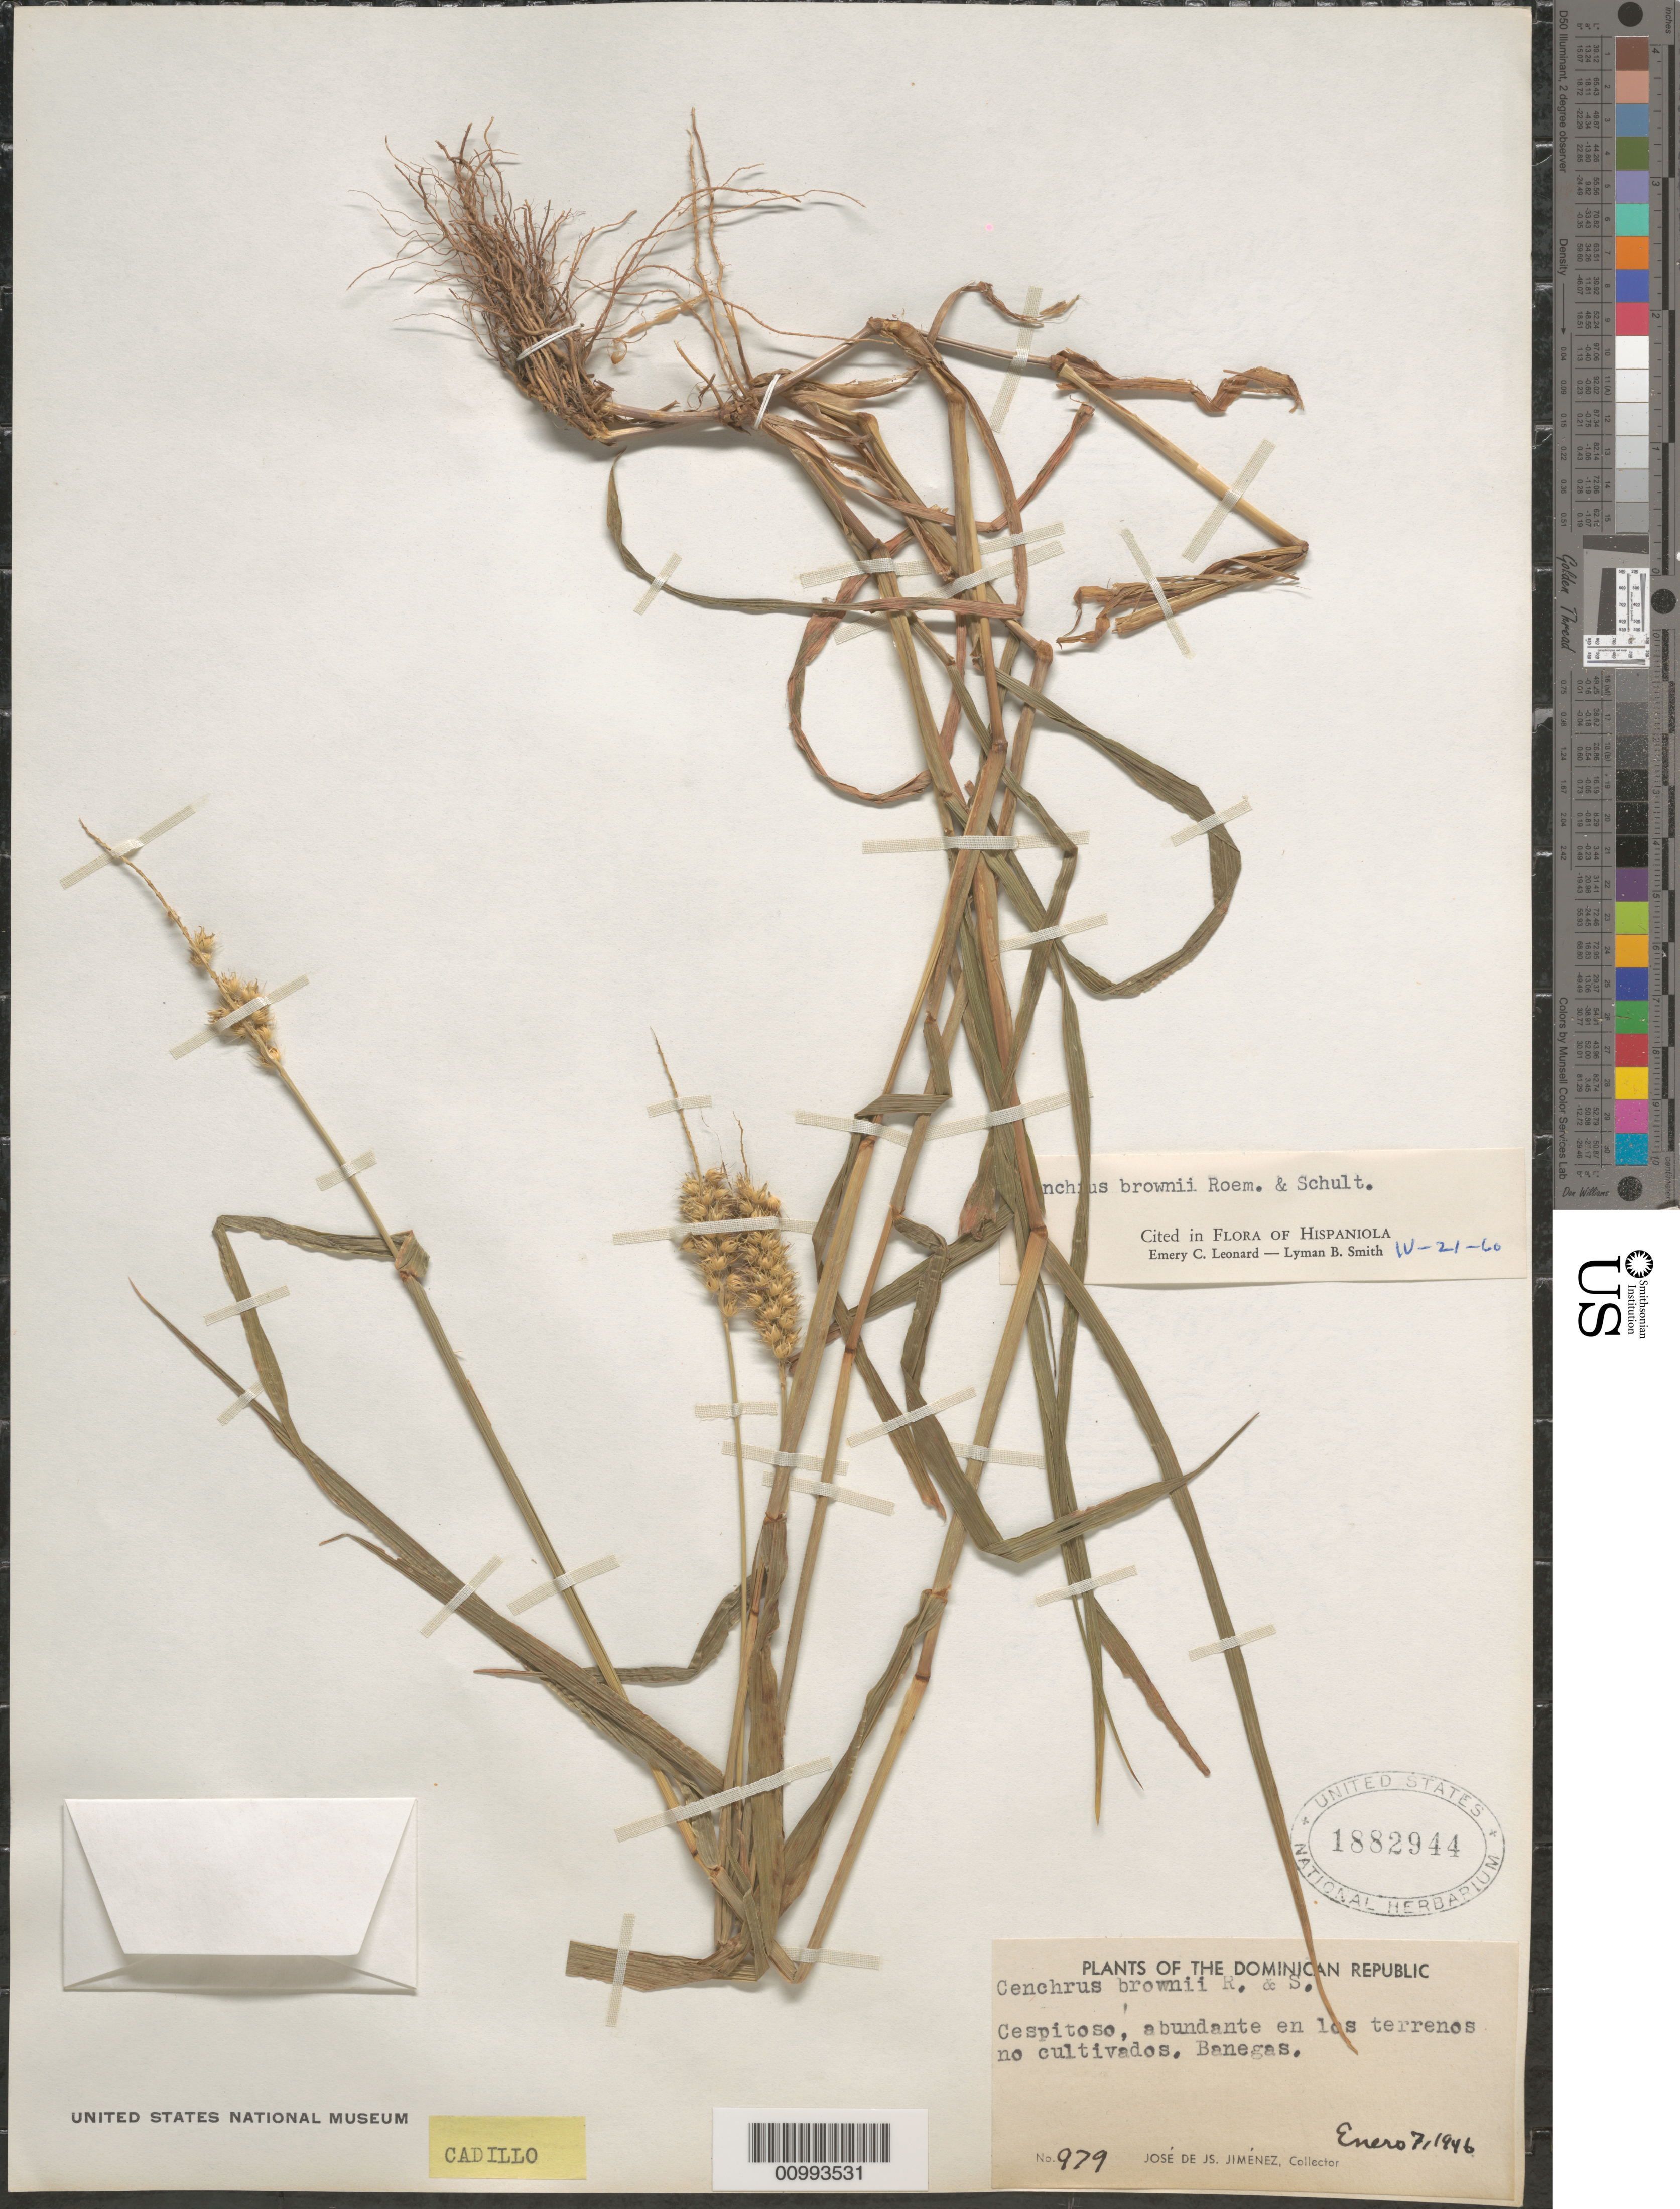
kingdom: Plantae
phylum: Tracheophyta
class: Liliopsida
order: Poales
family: Poaceae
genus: Cenchrus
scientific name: Cenchrus brownii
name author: Roem. & Schult.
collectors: J. J. Jiménez Almonte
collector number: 979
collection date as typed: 07 Jan 1946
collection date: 1946-01-07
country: Dominican Republic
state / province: Distrito Nacional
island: Hispaniola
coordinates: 0 N, 0 E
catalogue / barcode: US 1882944